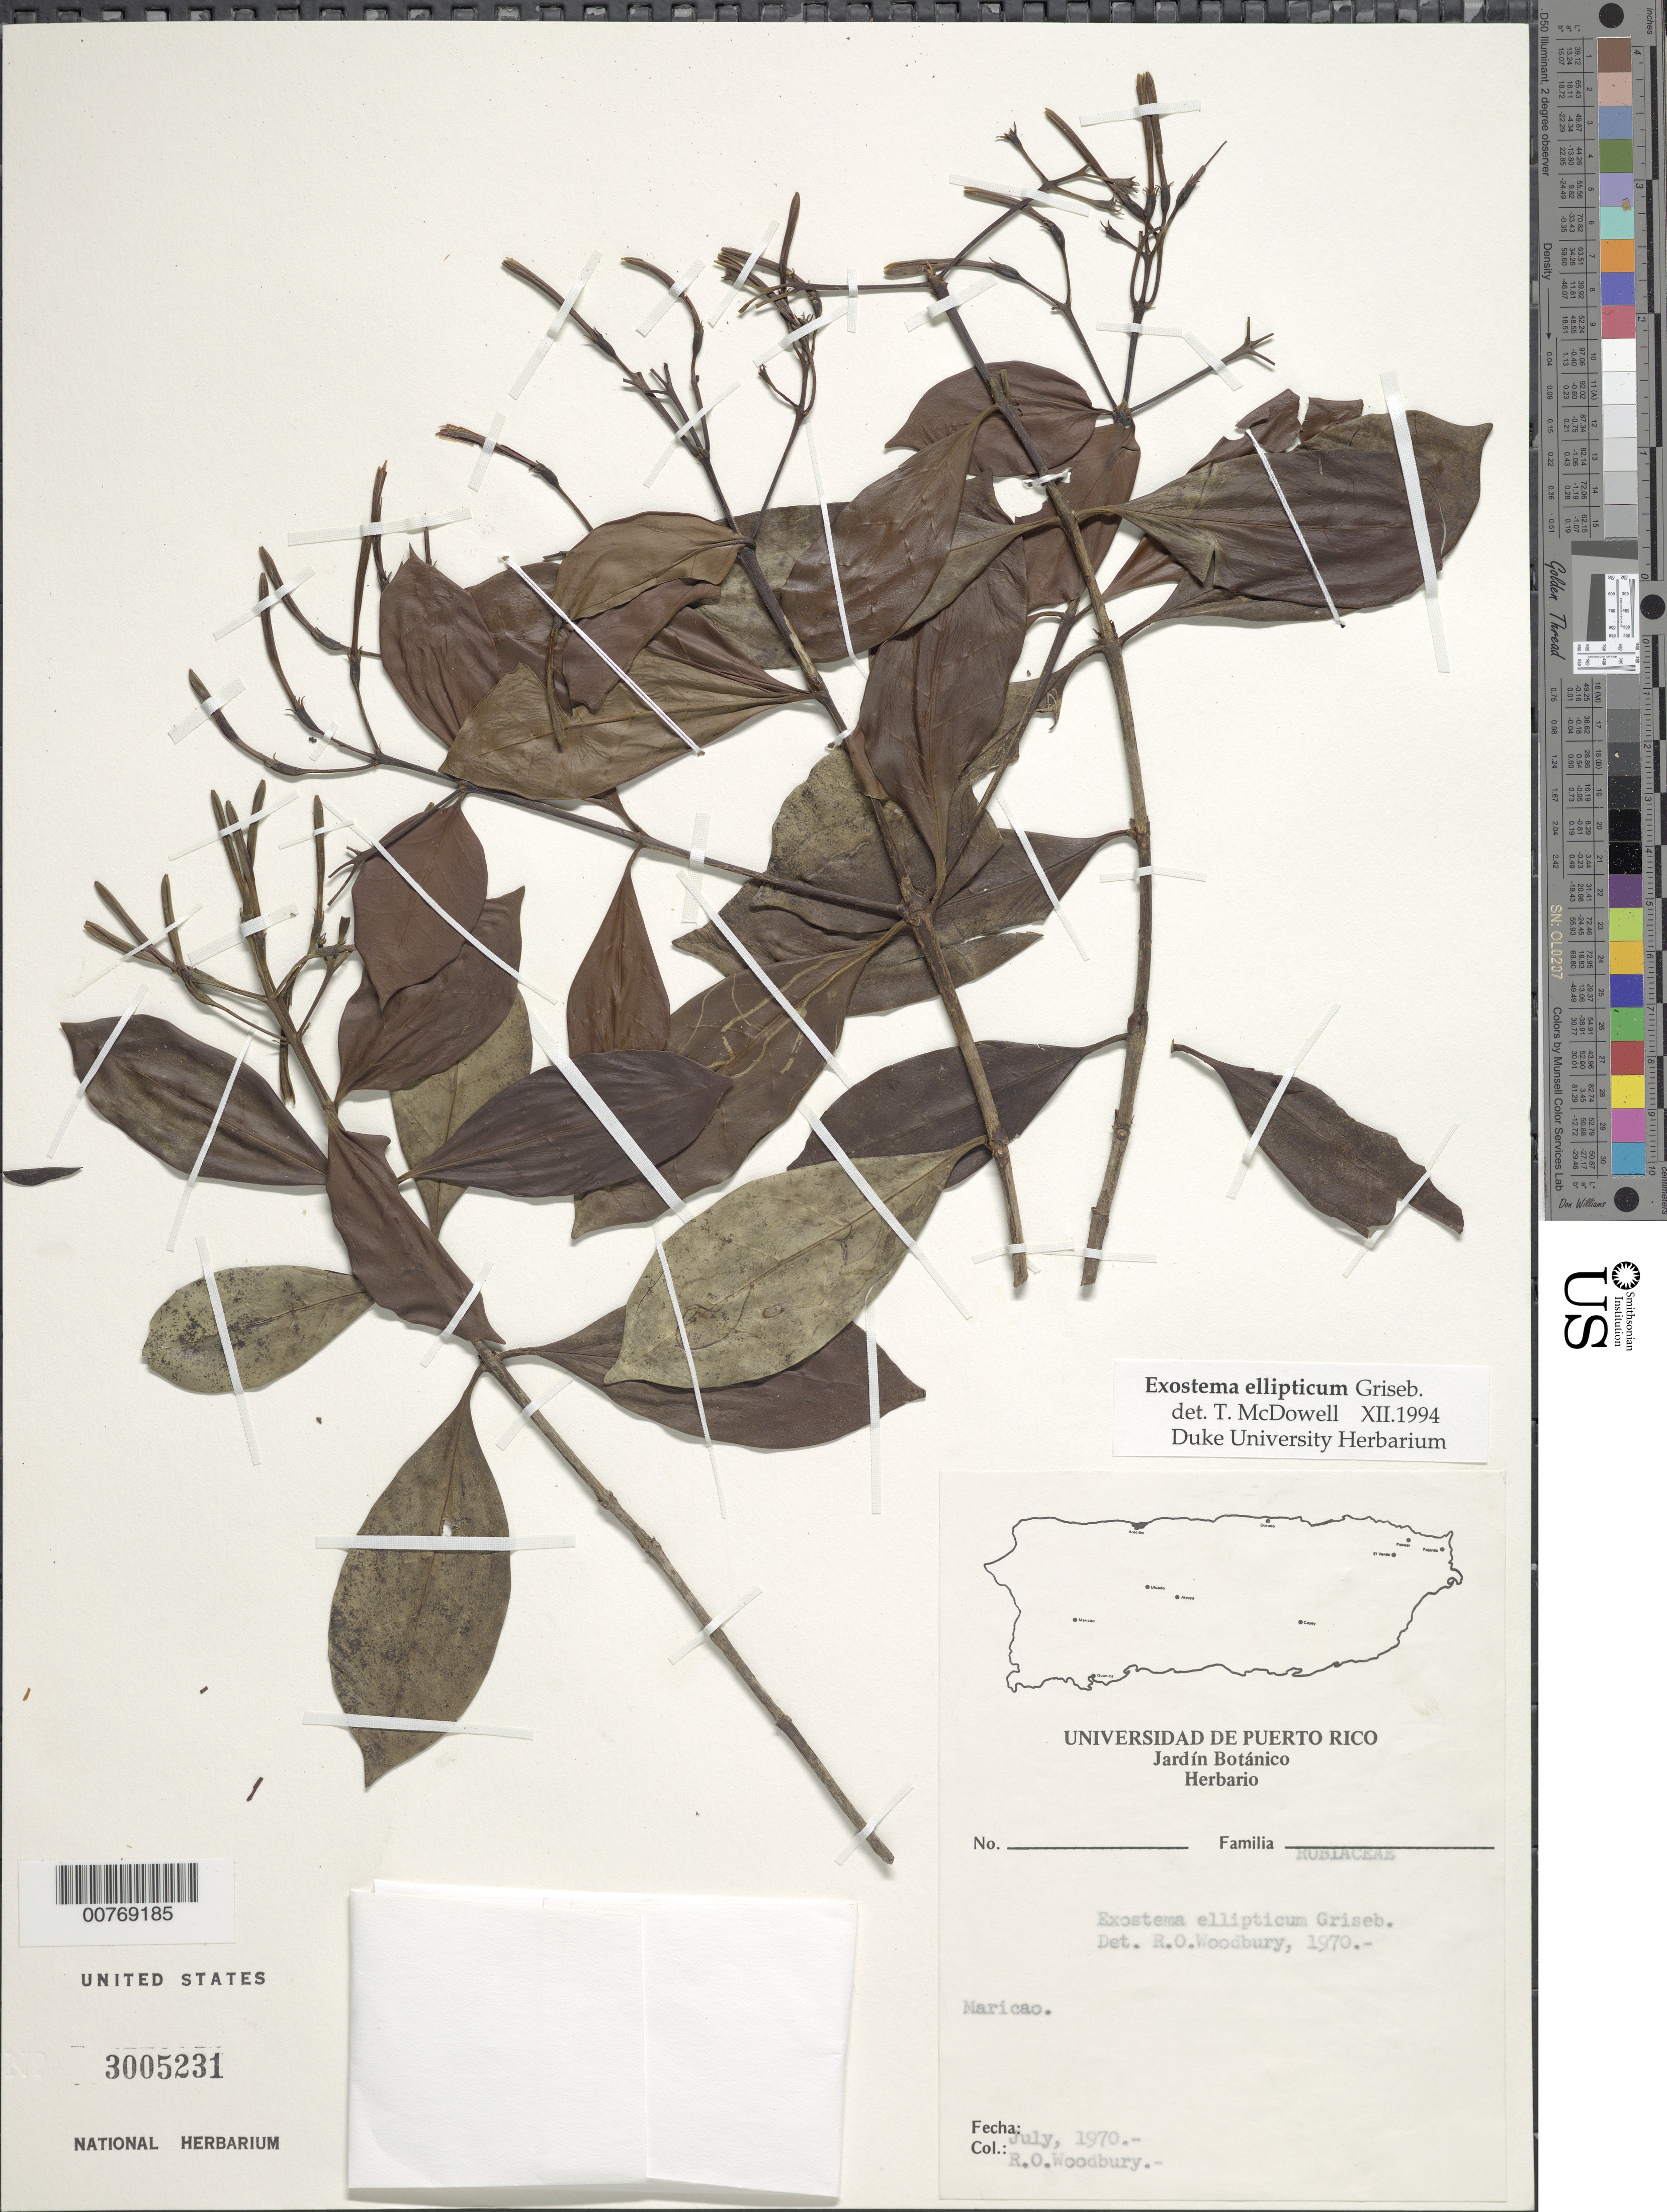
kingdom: Plantae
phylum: Tracheophyta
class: Magnoliopsida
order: Gentianales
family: Rubiaceae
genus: Exostema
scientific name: Exostema ellipticum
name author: Griseb.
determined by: McDowell, T.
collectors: R. O. Woodbury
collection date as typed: Jul 1970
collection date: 1970-07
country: Puerto Rico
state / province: Maricao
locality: Maricao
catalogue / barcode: US 3005231